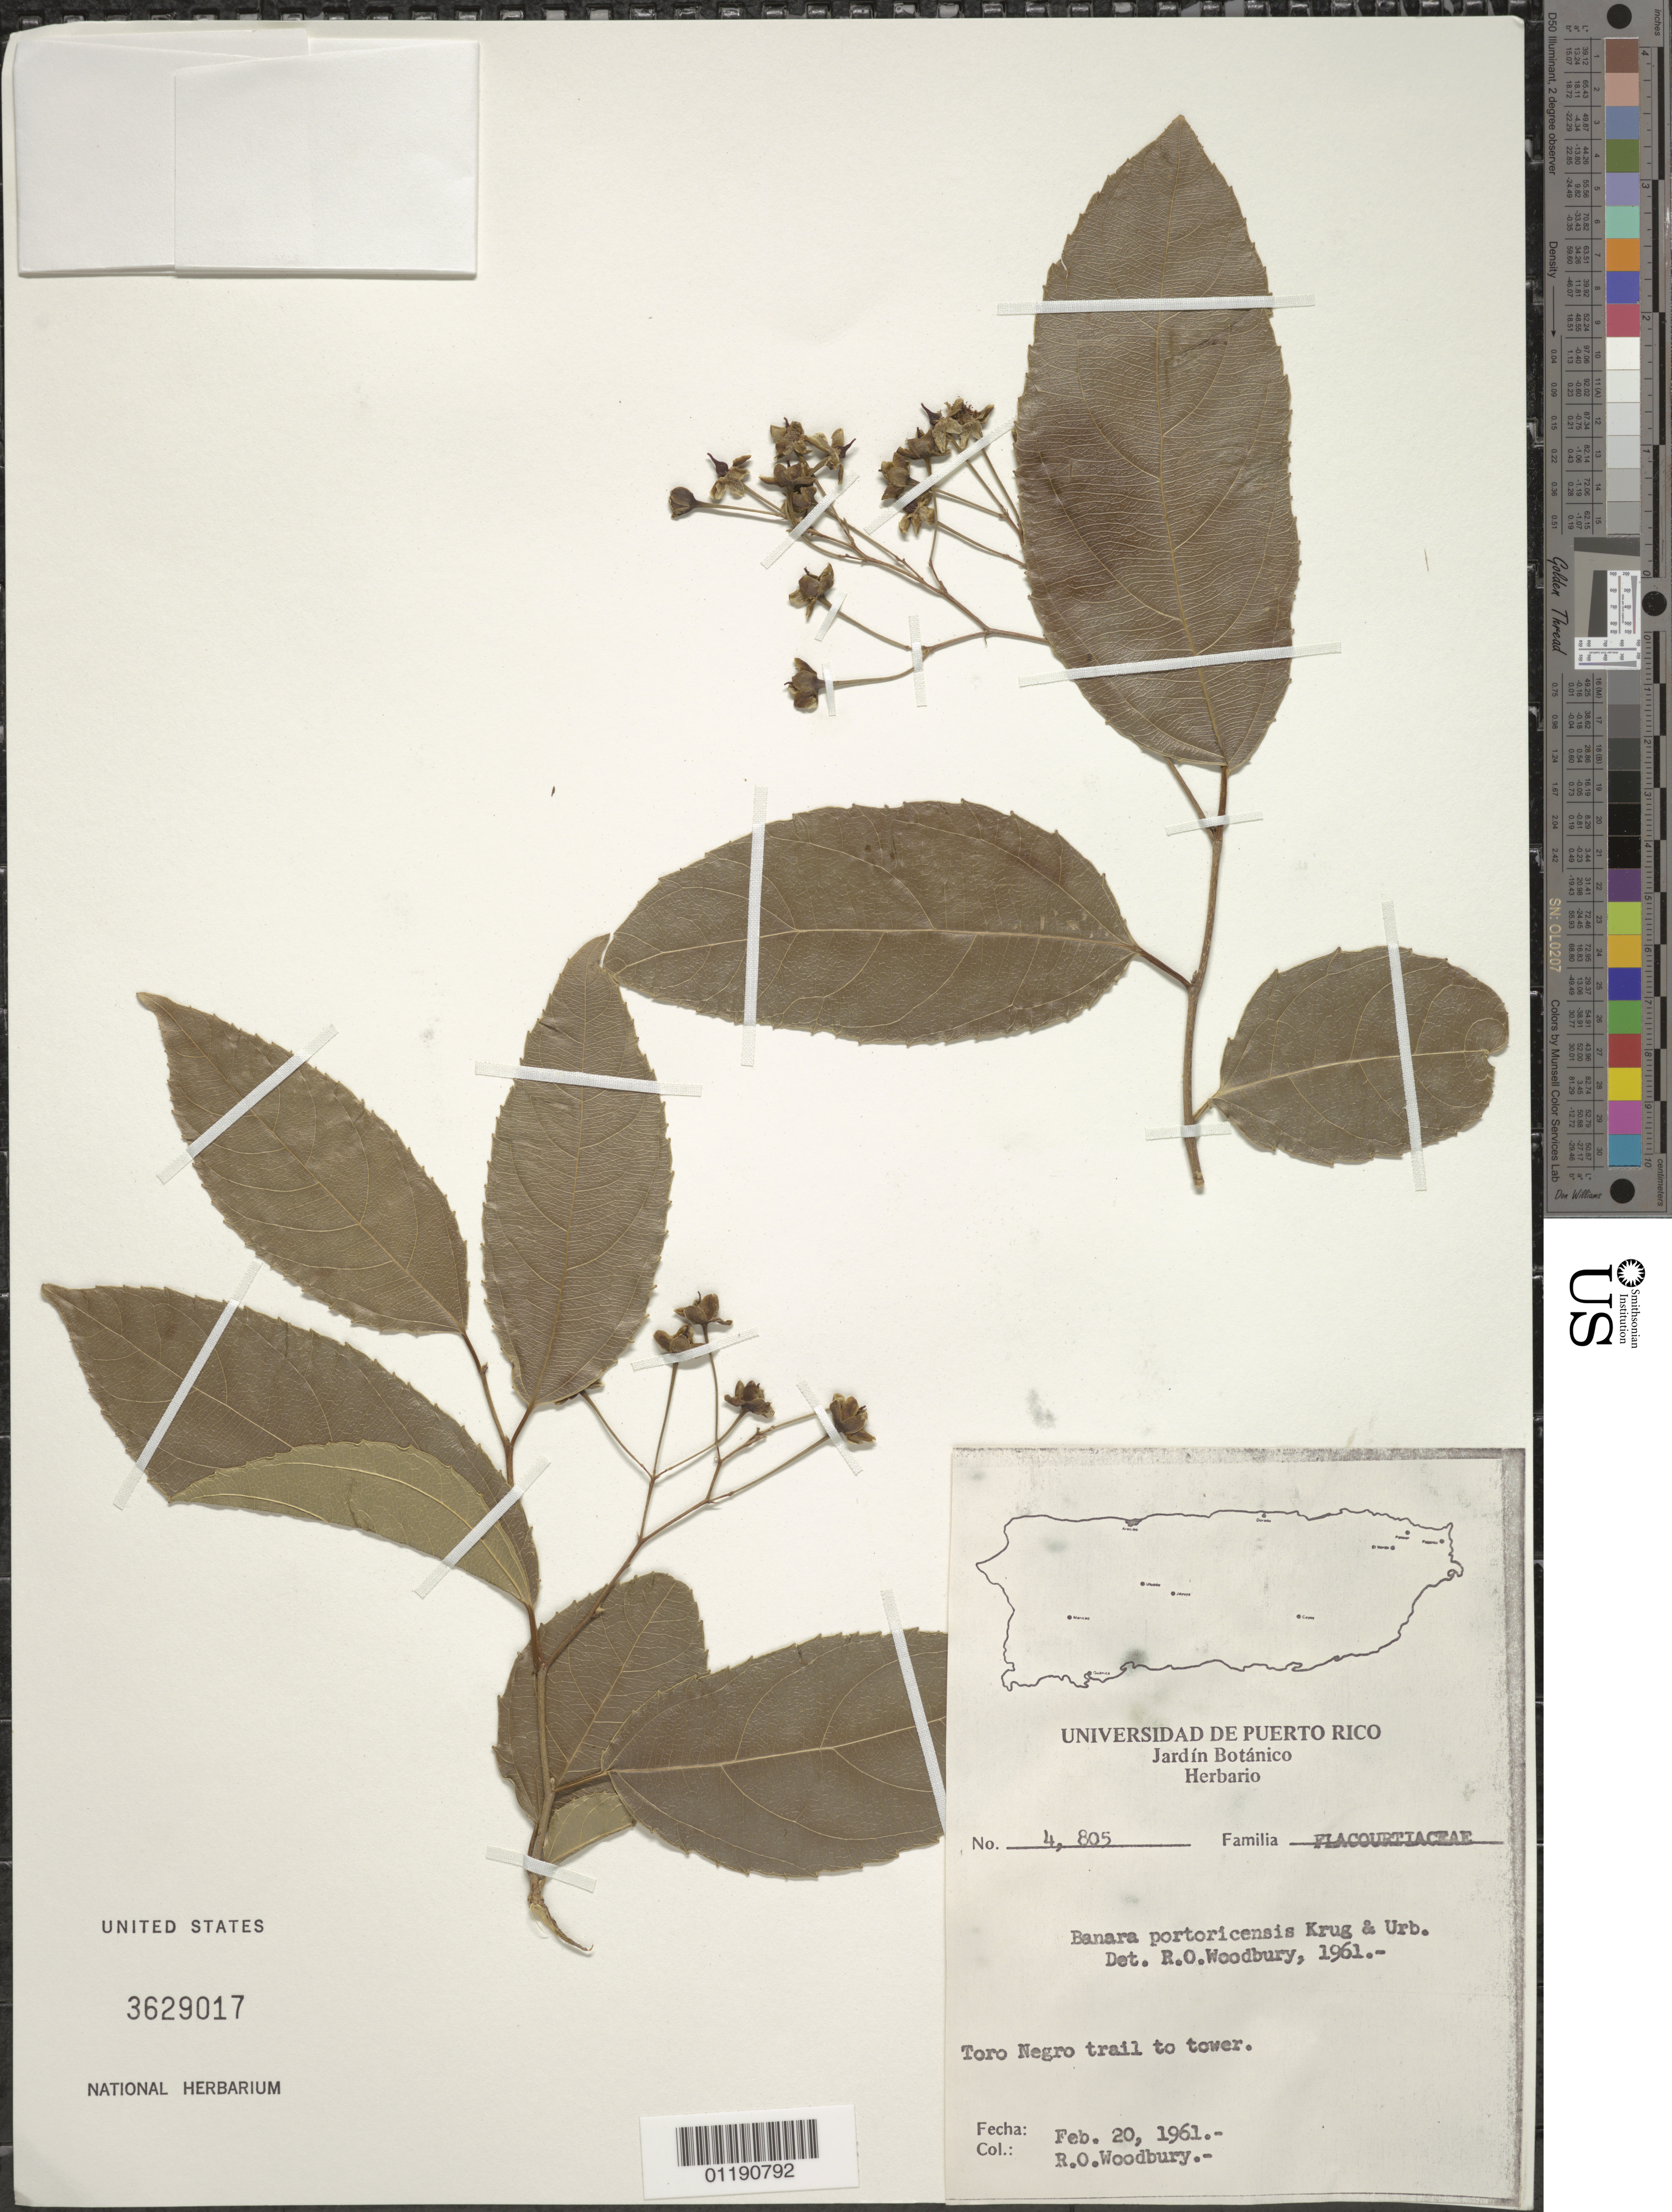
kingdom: Plantae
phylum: Tracheophyta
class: Magnoliopsida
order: Malpighiales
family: Salicaceae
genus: Banara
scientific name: Banara portoricensis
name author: Krug & Urb.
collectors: R. O. Woodbury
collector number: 4805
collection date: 1961-02-20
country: Puerto Rico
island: Puerto Rico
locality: Toro Negro trail to tower.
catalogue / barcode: US 3629017